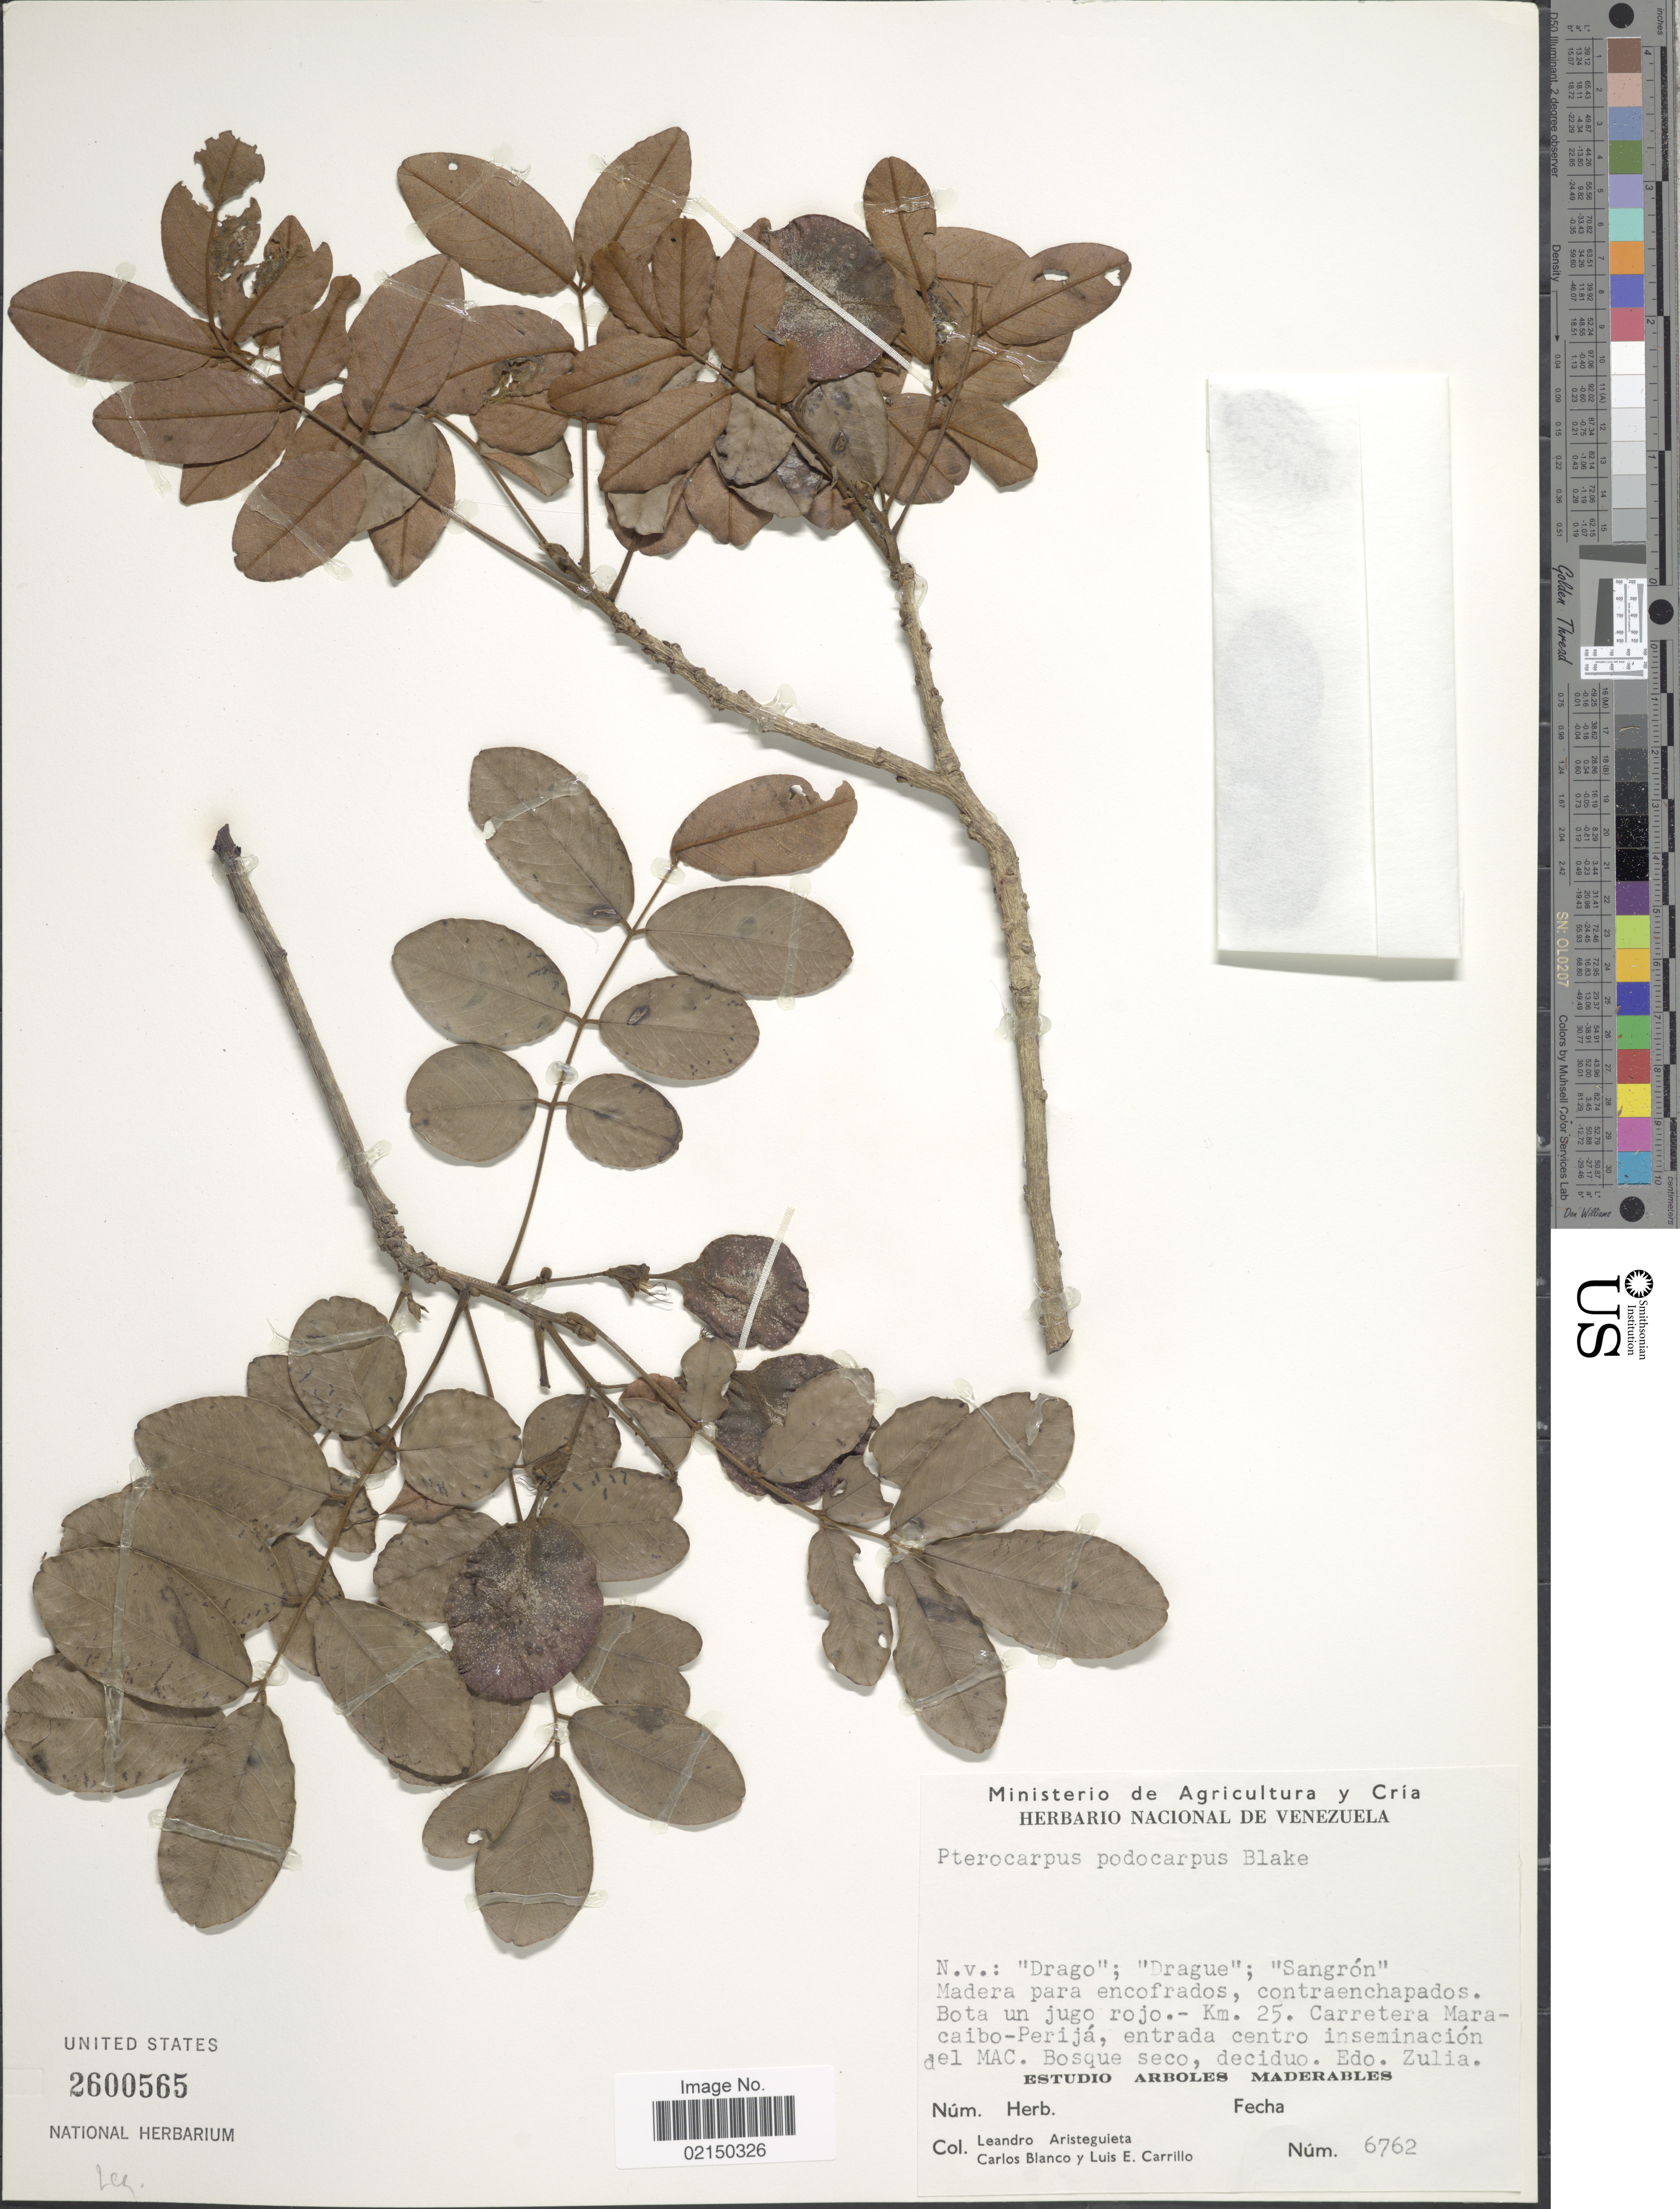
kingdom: Plantae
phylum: Tracheophyta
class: Magnoliopsida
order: Fabales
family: Fabaceae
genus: Pterocarpus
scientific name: Pterocarpus acapulcensis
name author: Rose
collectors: L. Aristeguieta, C. Blanco & L. Carrillo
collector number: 6762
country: Venezuela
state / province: Zulia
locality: Bota un jogo rojo.-Km. 25, Carretera Maracaibo-Perija, entrada centro inseminacion del MAC, bosque seco, deciduo.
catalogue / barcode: US 2600565